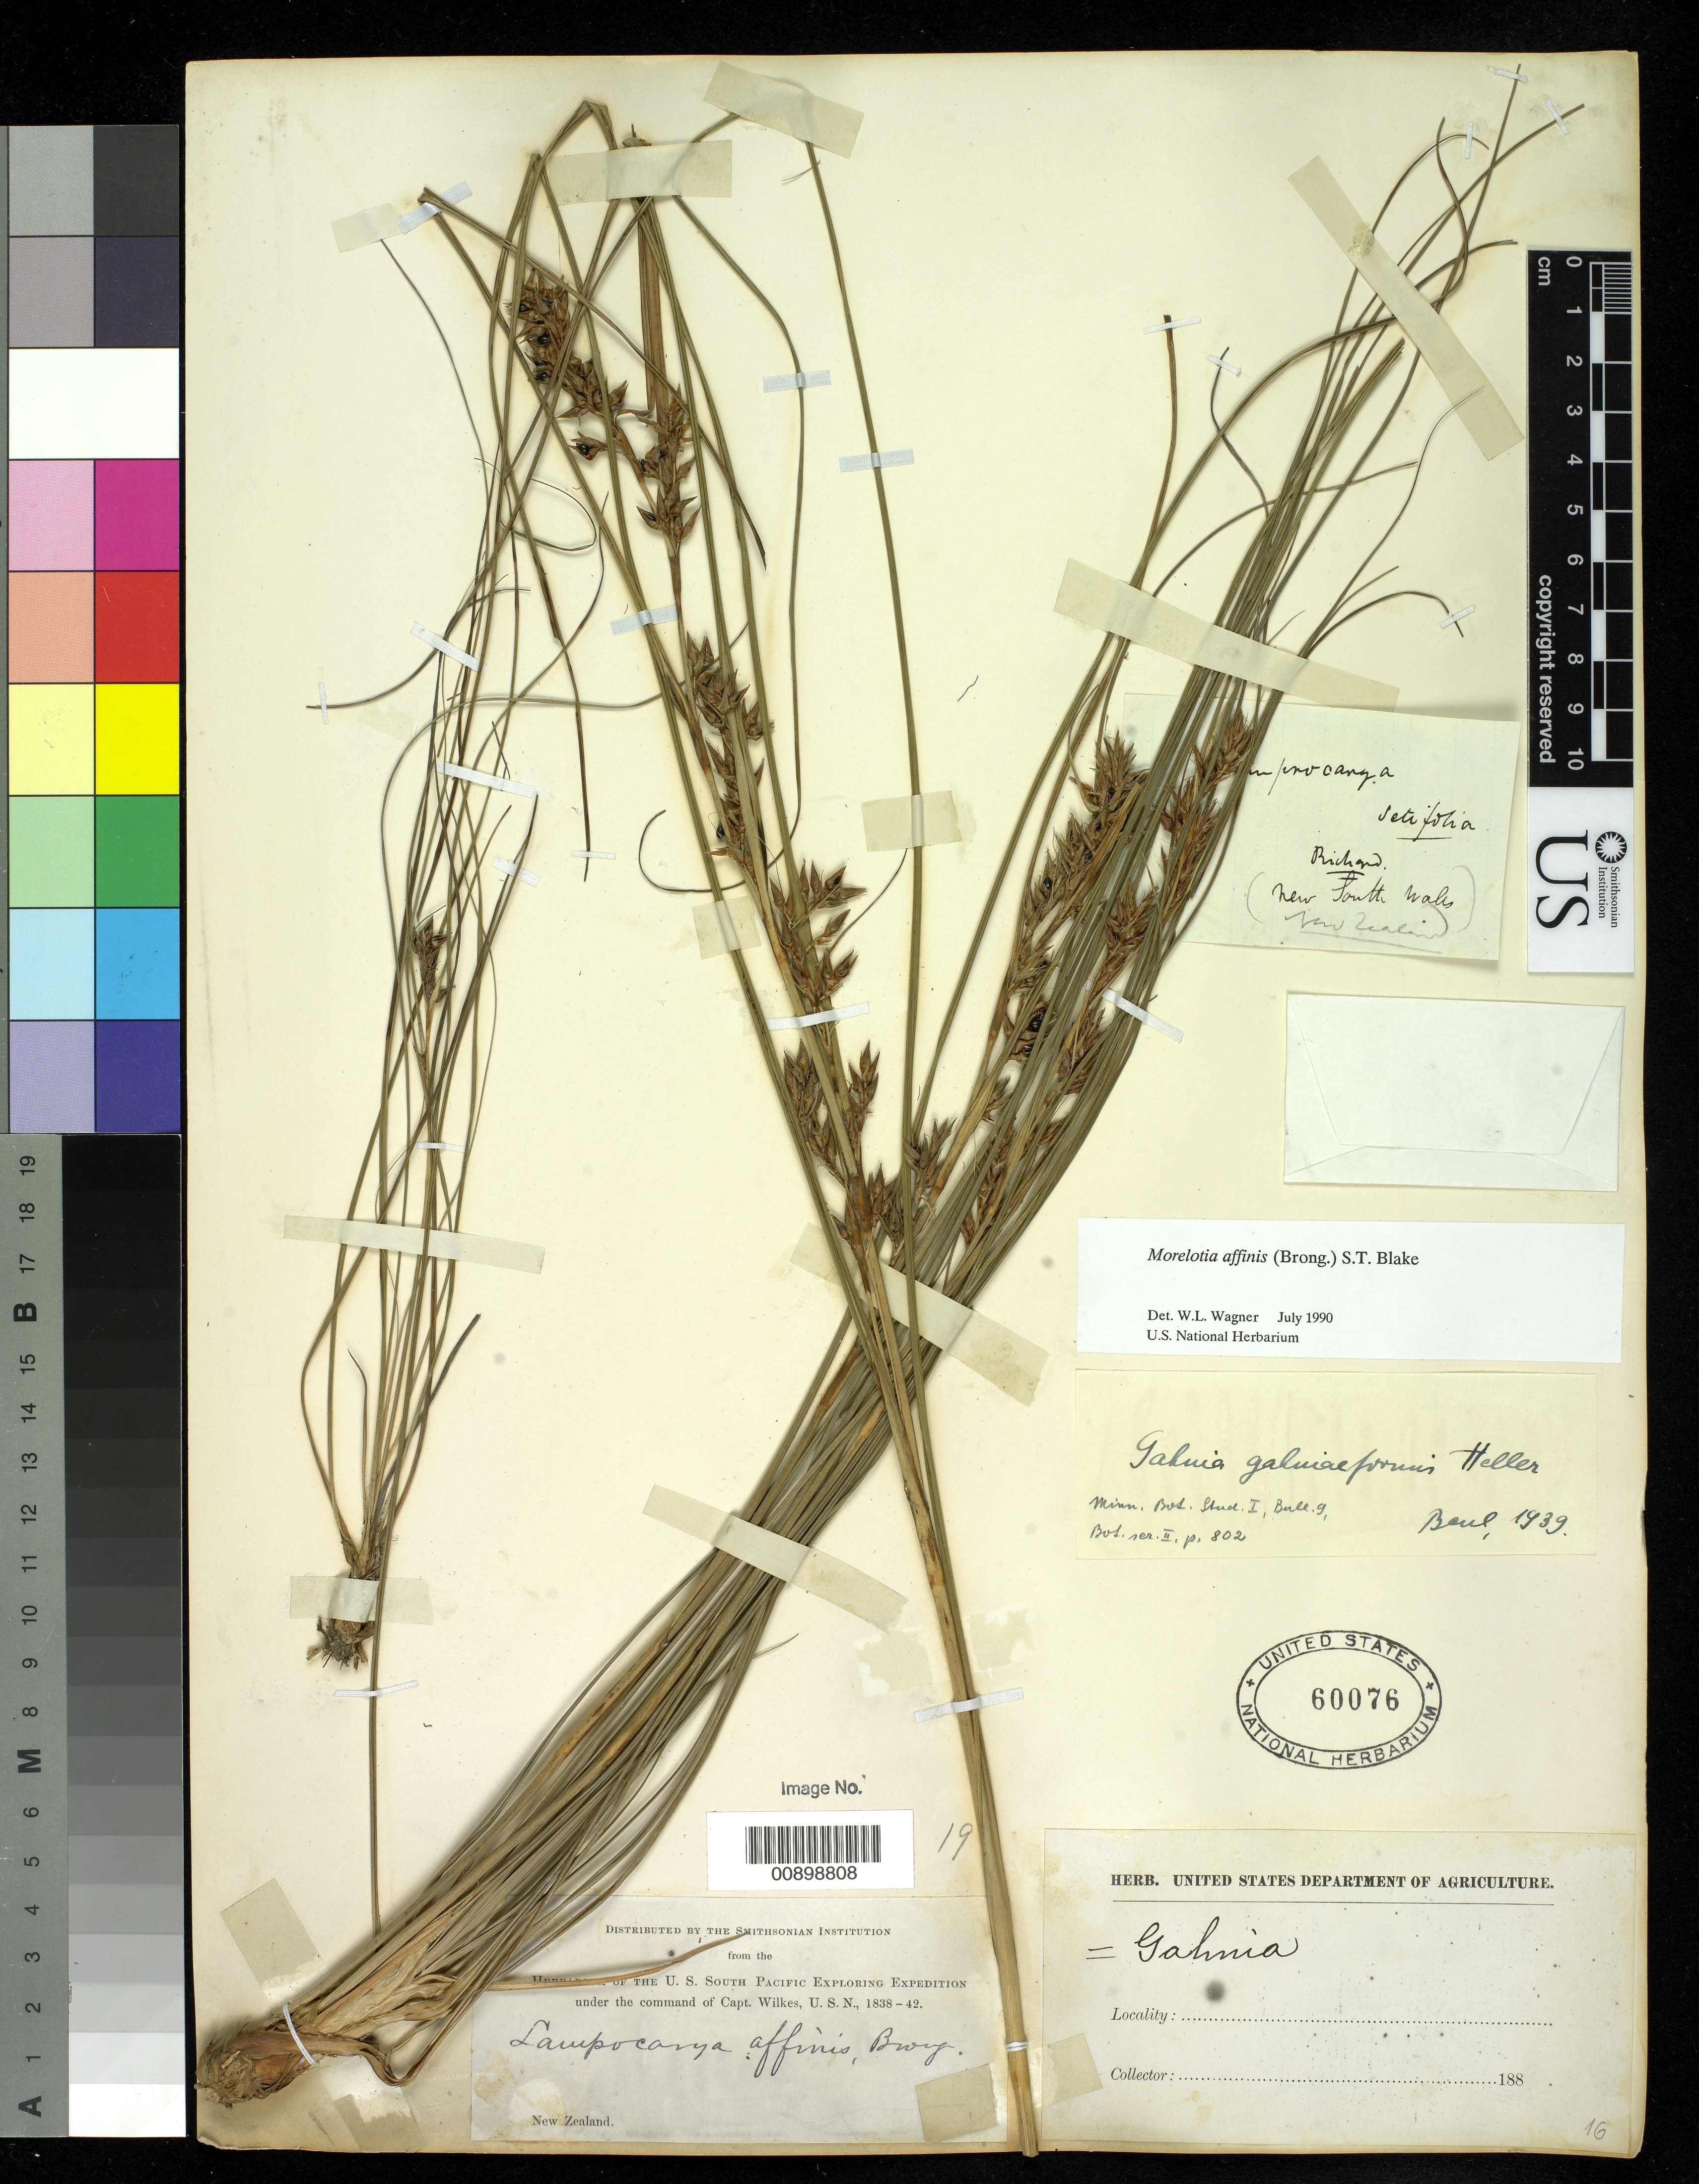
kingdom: Plantae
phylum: Tracheophyta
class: Liliopsida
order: Poales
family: Cyperaceae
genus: Morelotia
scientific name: Morelotia affinis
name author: (Brongn.) S.T. Blake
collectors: Wilkes Explor. Exped.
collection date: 1838/1842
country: New Zealand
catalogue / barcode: US 60076